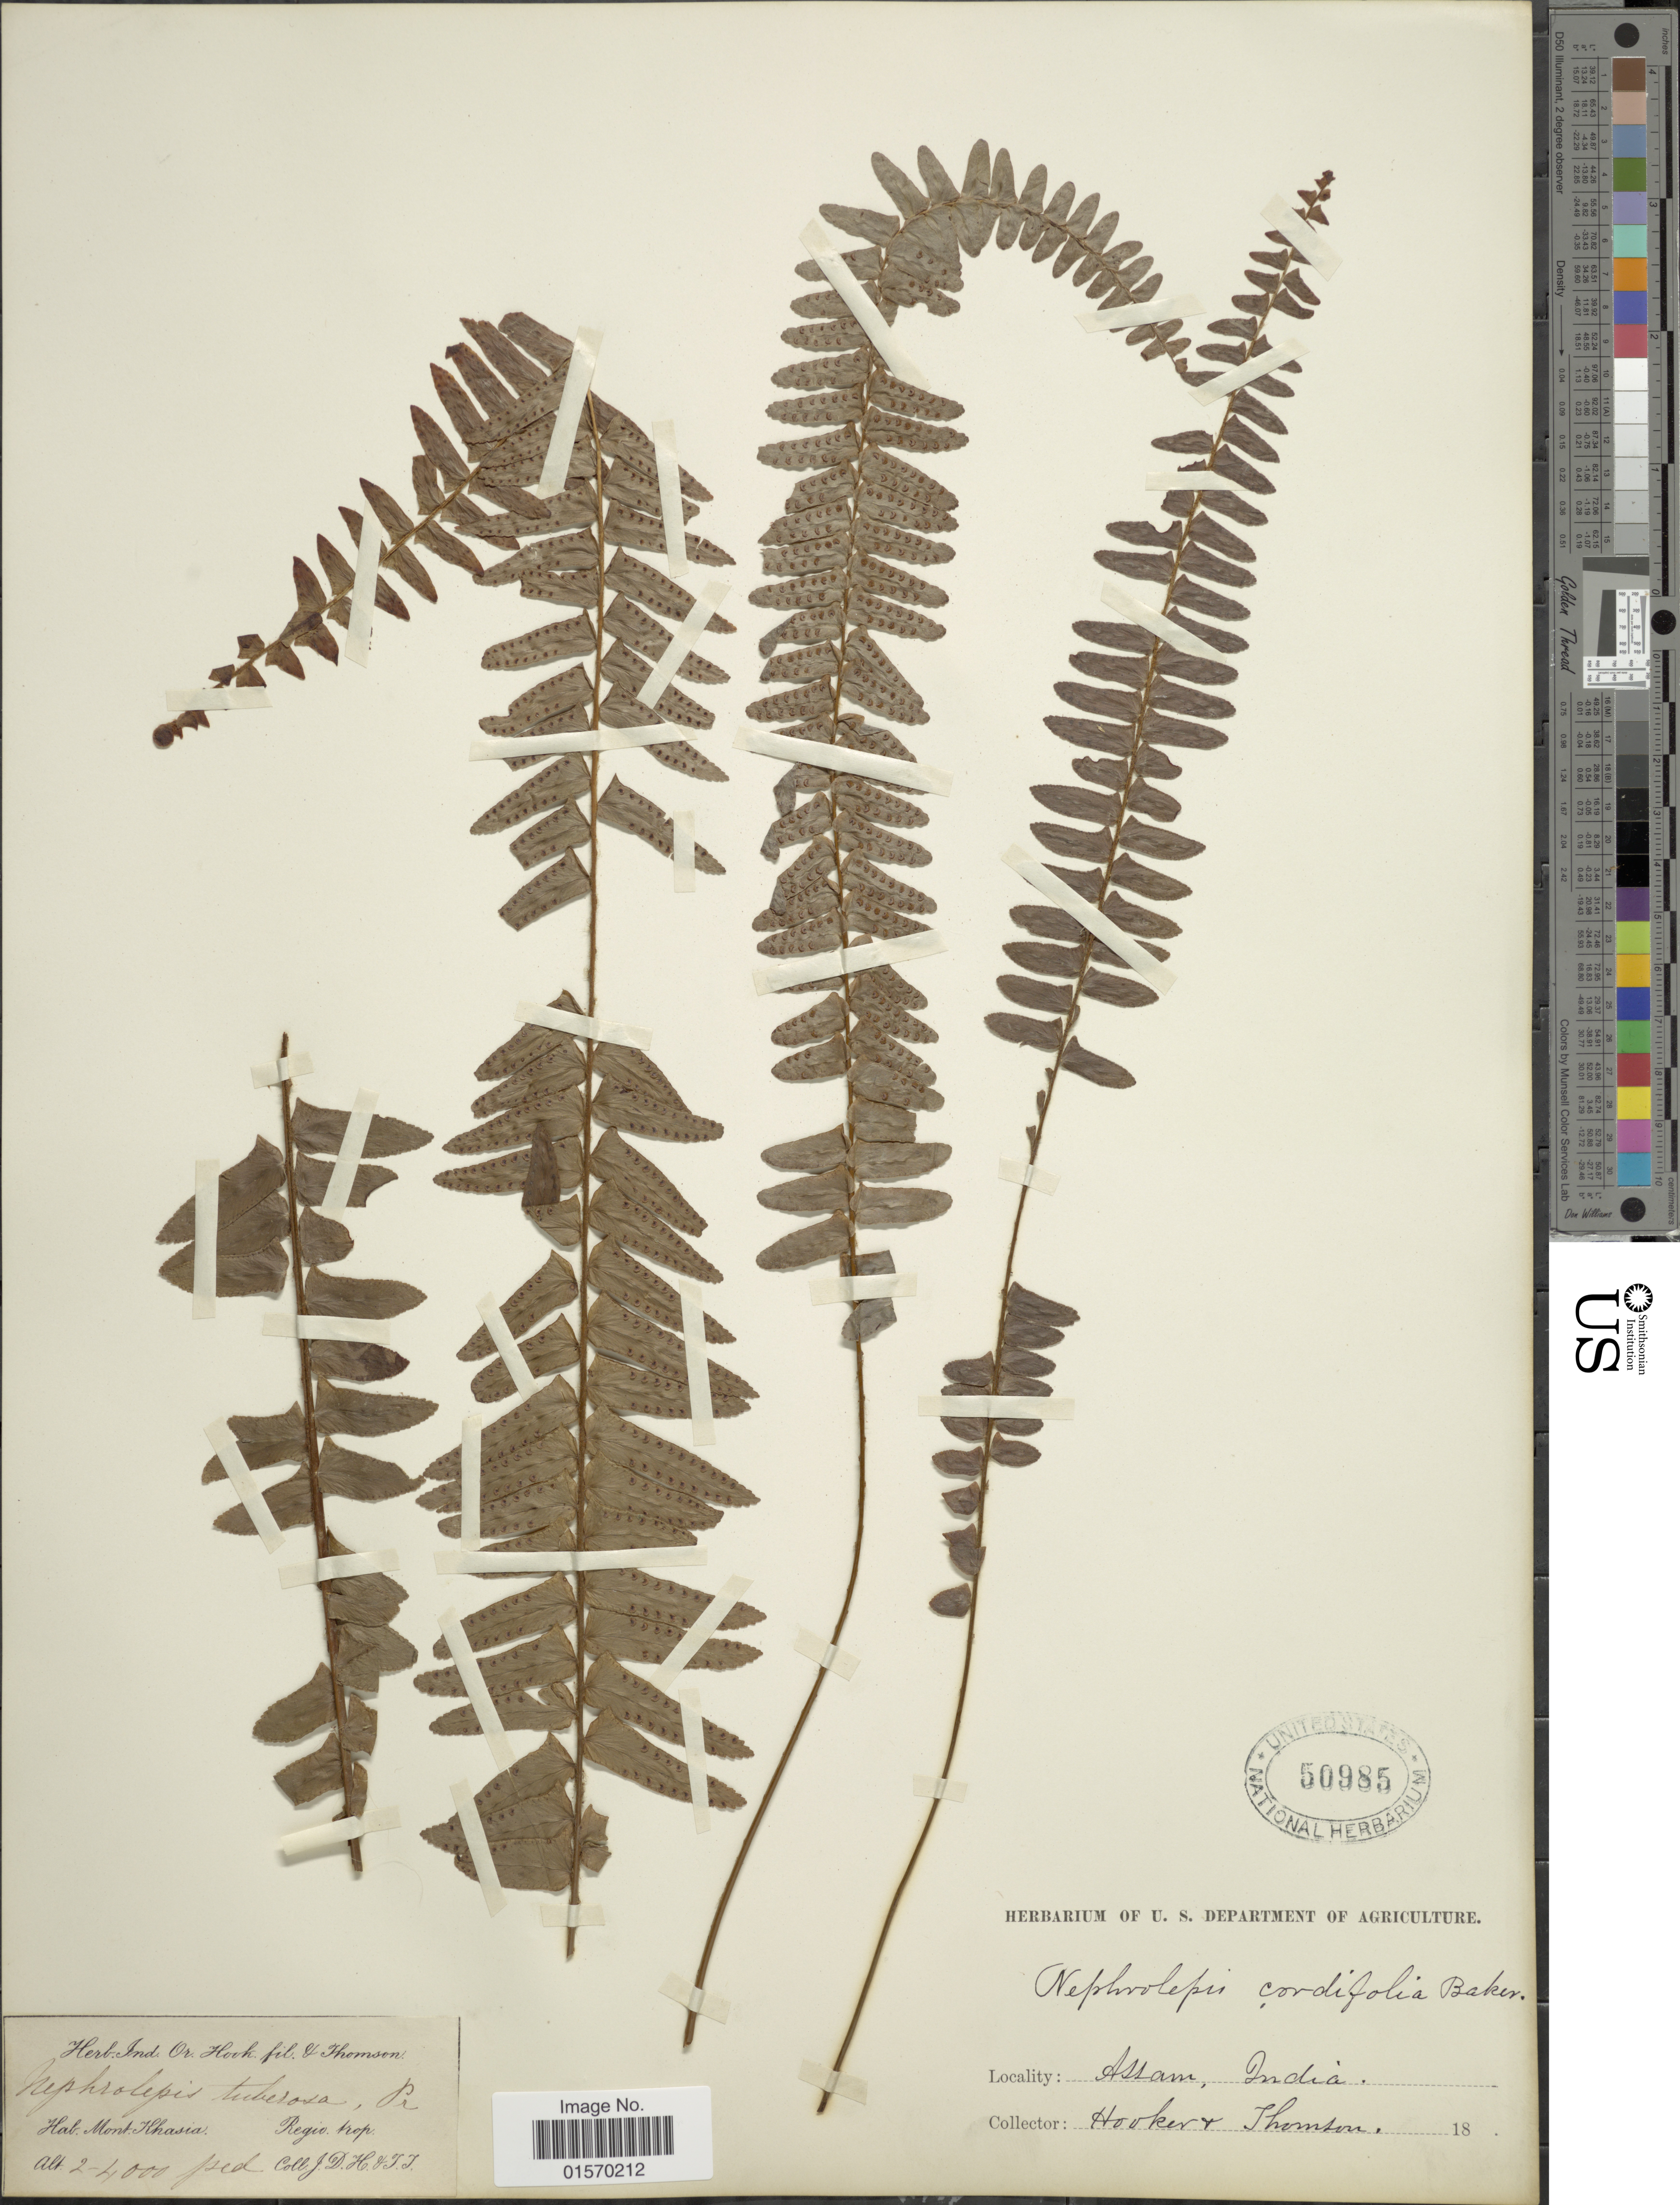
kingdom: Plantae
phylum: Tracheophyta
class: Polypodiopsida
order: Polypodiales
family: Nephrolepidaceae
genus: Nephrolepis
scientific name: Nephrolepis cordifolia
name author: (L.) C. Presl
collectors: J. D. Hooker & T. Thomson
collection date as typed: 18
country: India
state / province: Assam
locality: Mont. Khasia. Regio prop.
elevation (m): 610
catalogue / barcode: US 50985